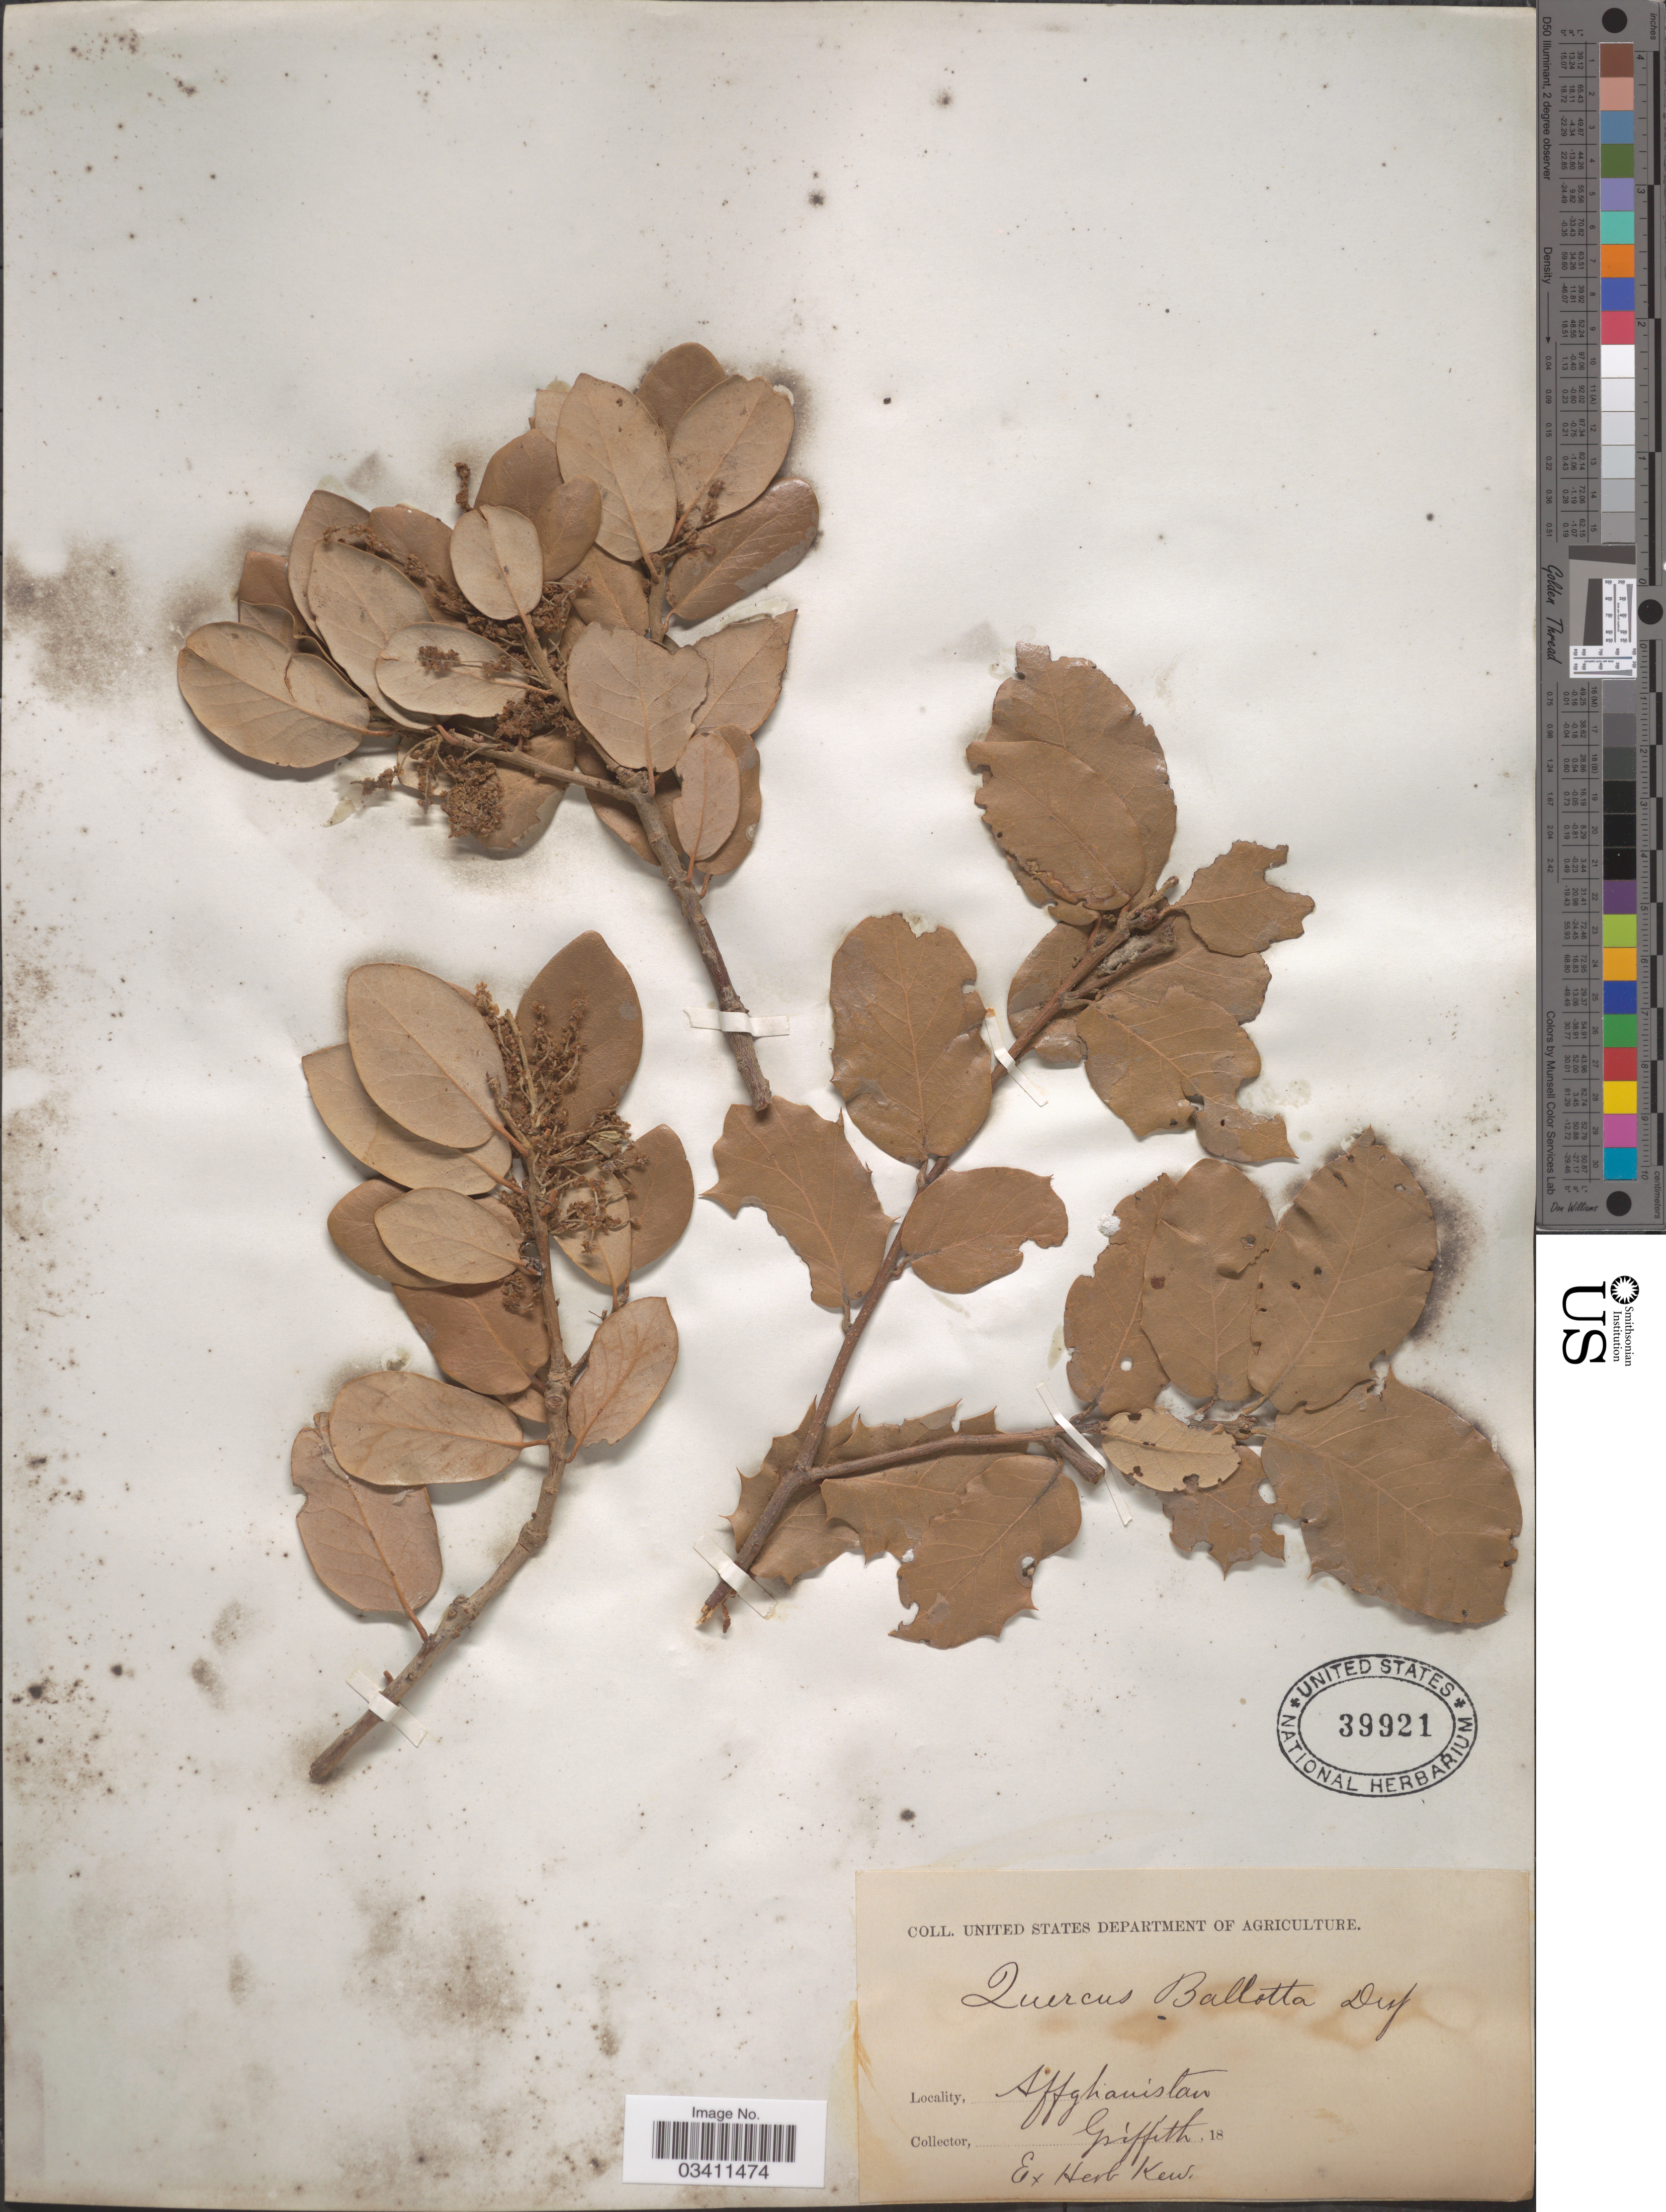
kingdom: Plantae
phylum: Tracheophyta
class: Magnoliopsida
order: Fagales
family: Fagaceae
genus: Quercus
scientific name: Quercus ballota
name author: Desf.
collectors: -. Griffith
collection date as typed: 18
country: Afghanistan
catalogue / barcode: US 39921